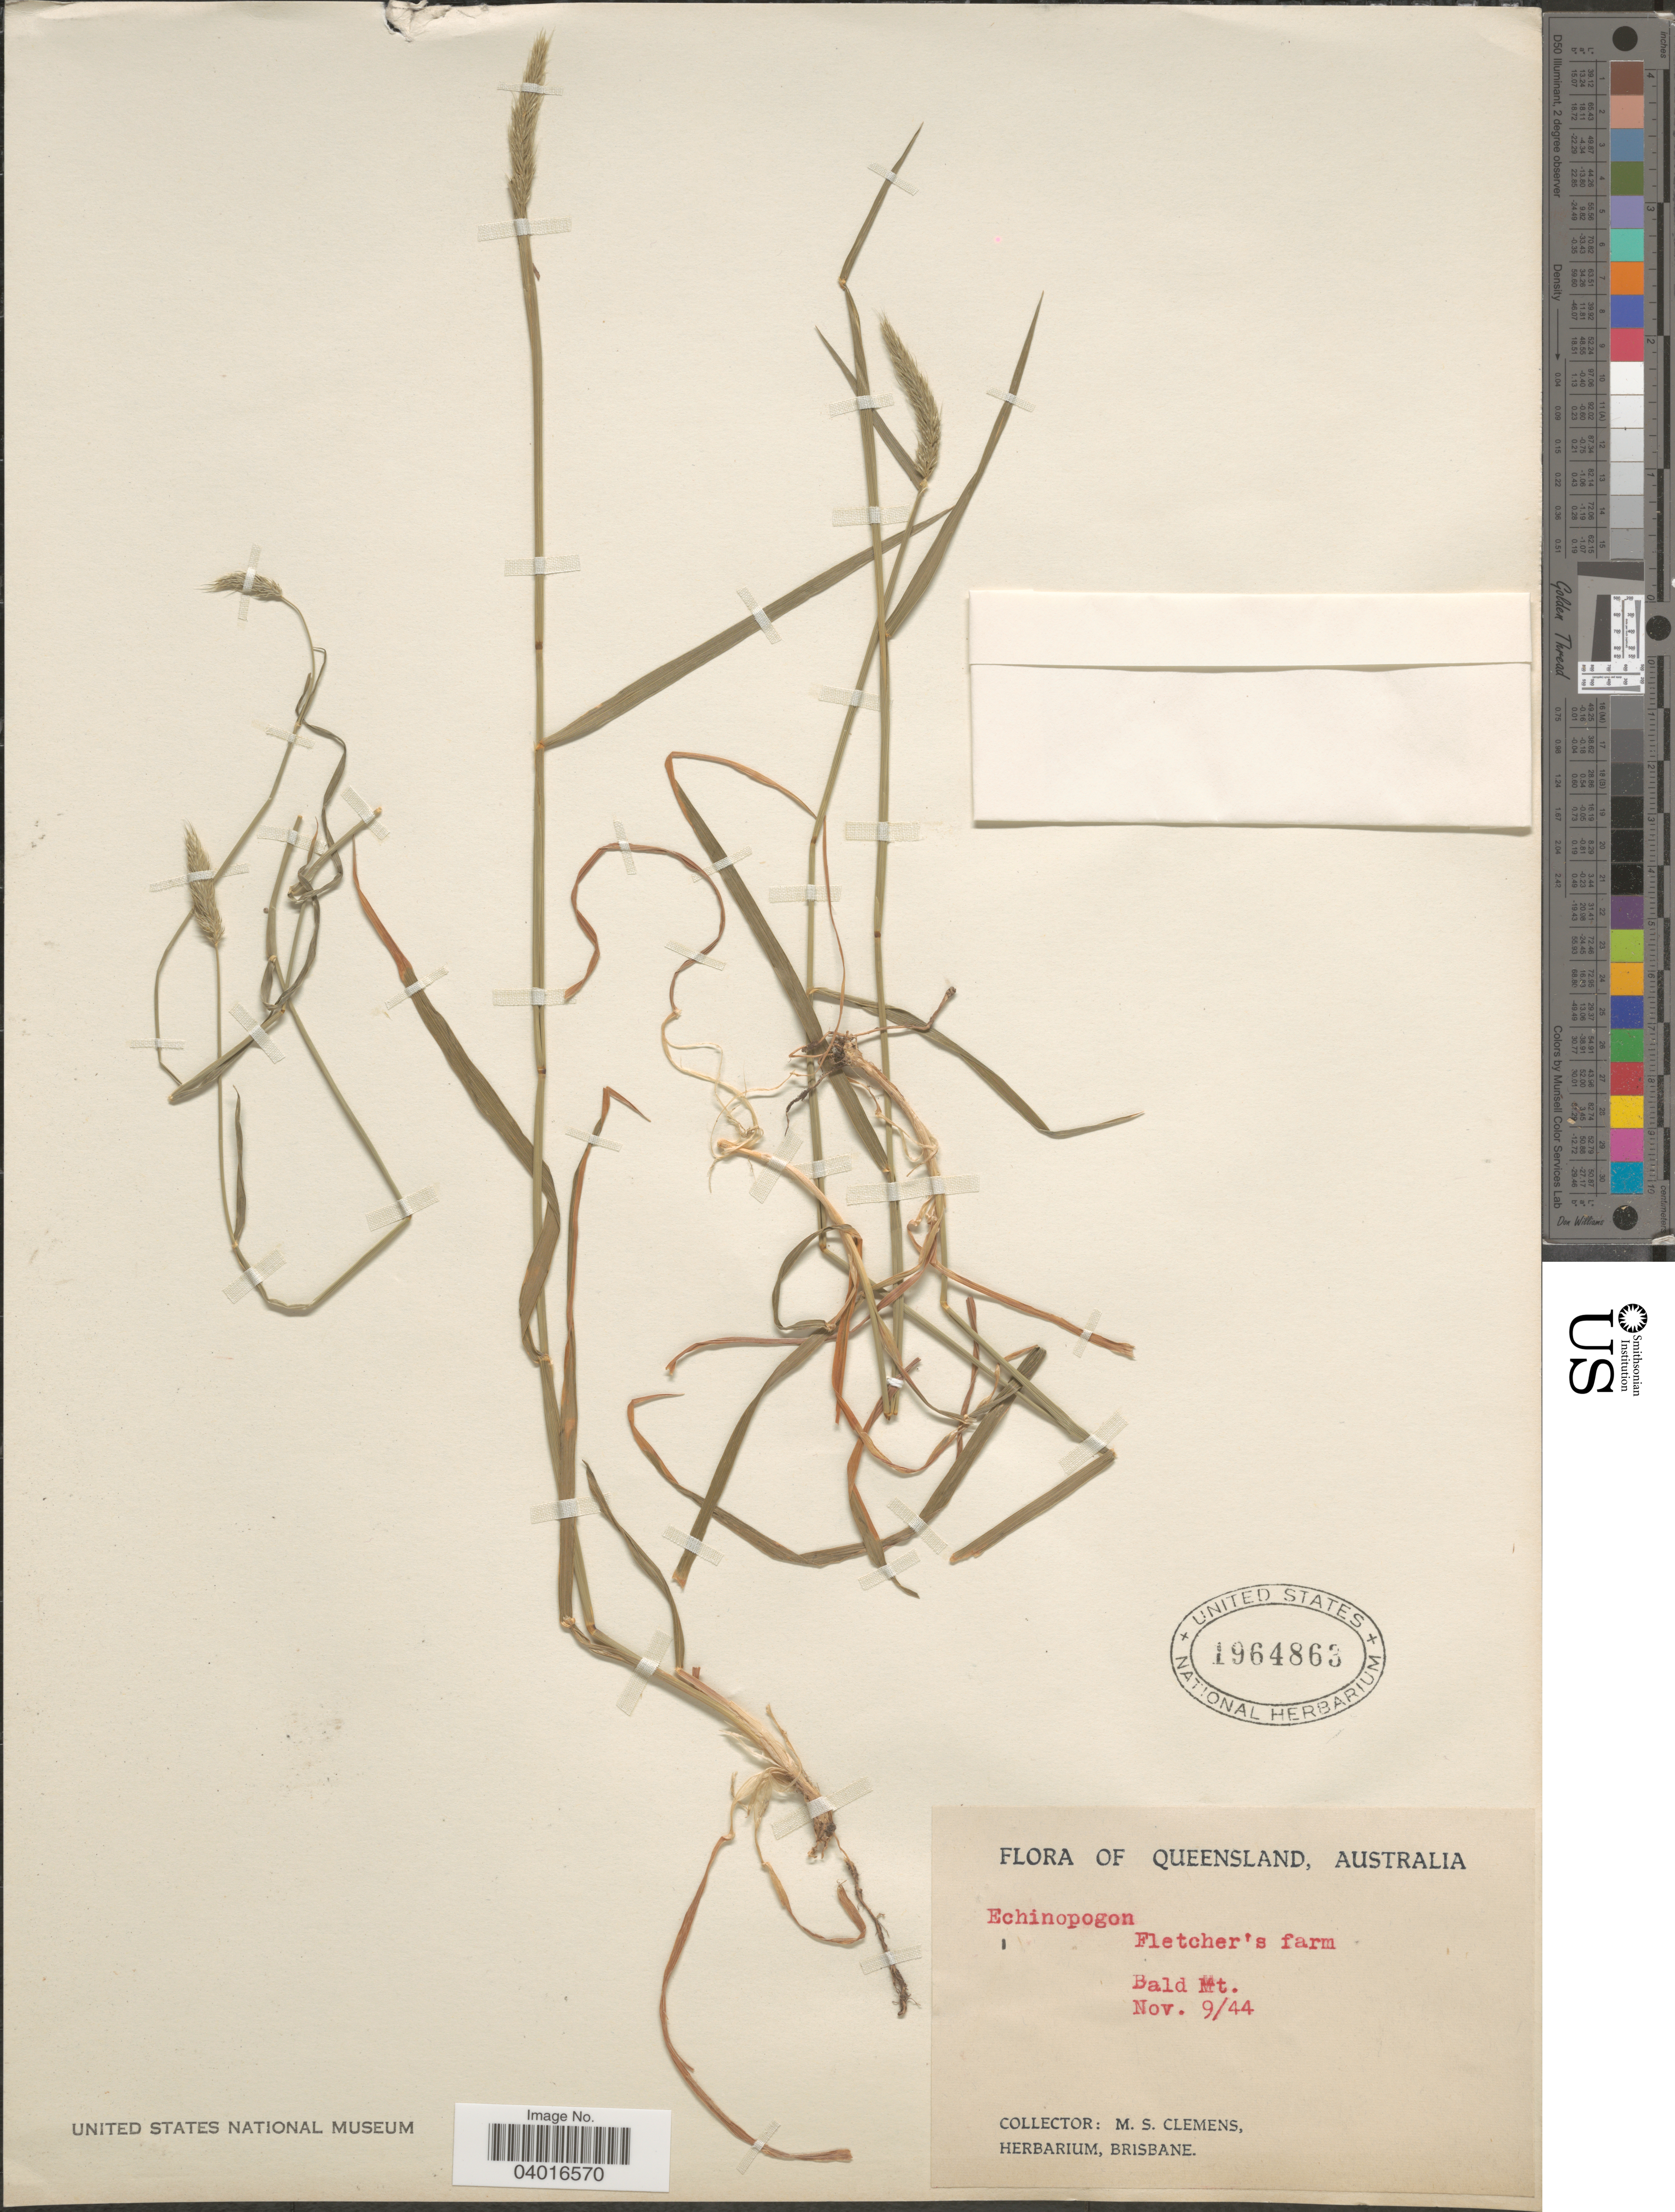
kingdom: Plantae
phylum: Tracheophyta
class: Liliopsida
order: Poales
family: Poaceae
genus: Echinopogon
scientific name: Echinopogon sp.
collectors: M. S. Clemens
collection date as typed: Transcribed d/m/y: 9/11/44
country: Australia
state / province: Queensland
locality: Fletcher's farm, Bald Mt.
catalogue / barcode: US 1964863